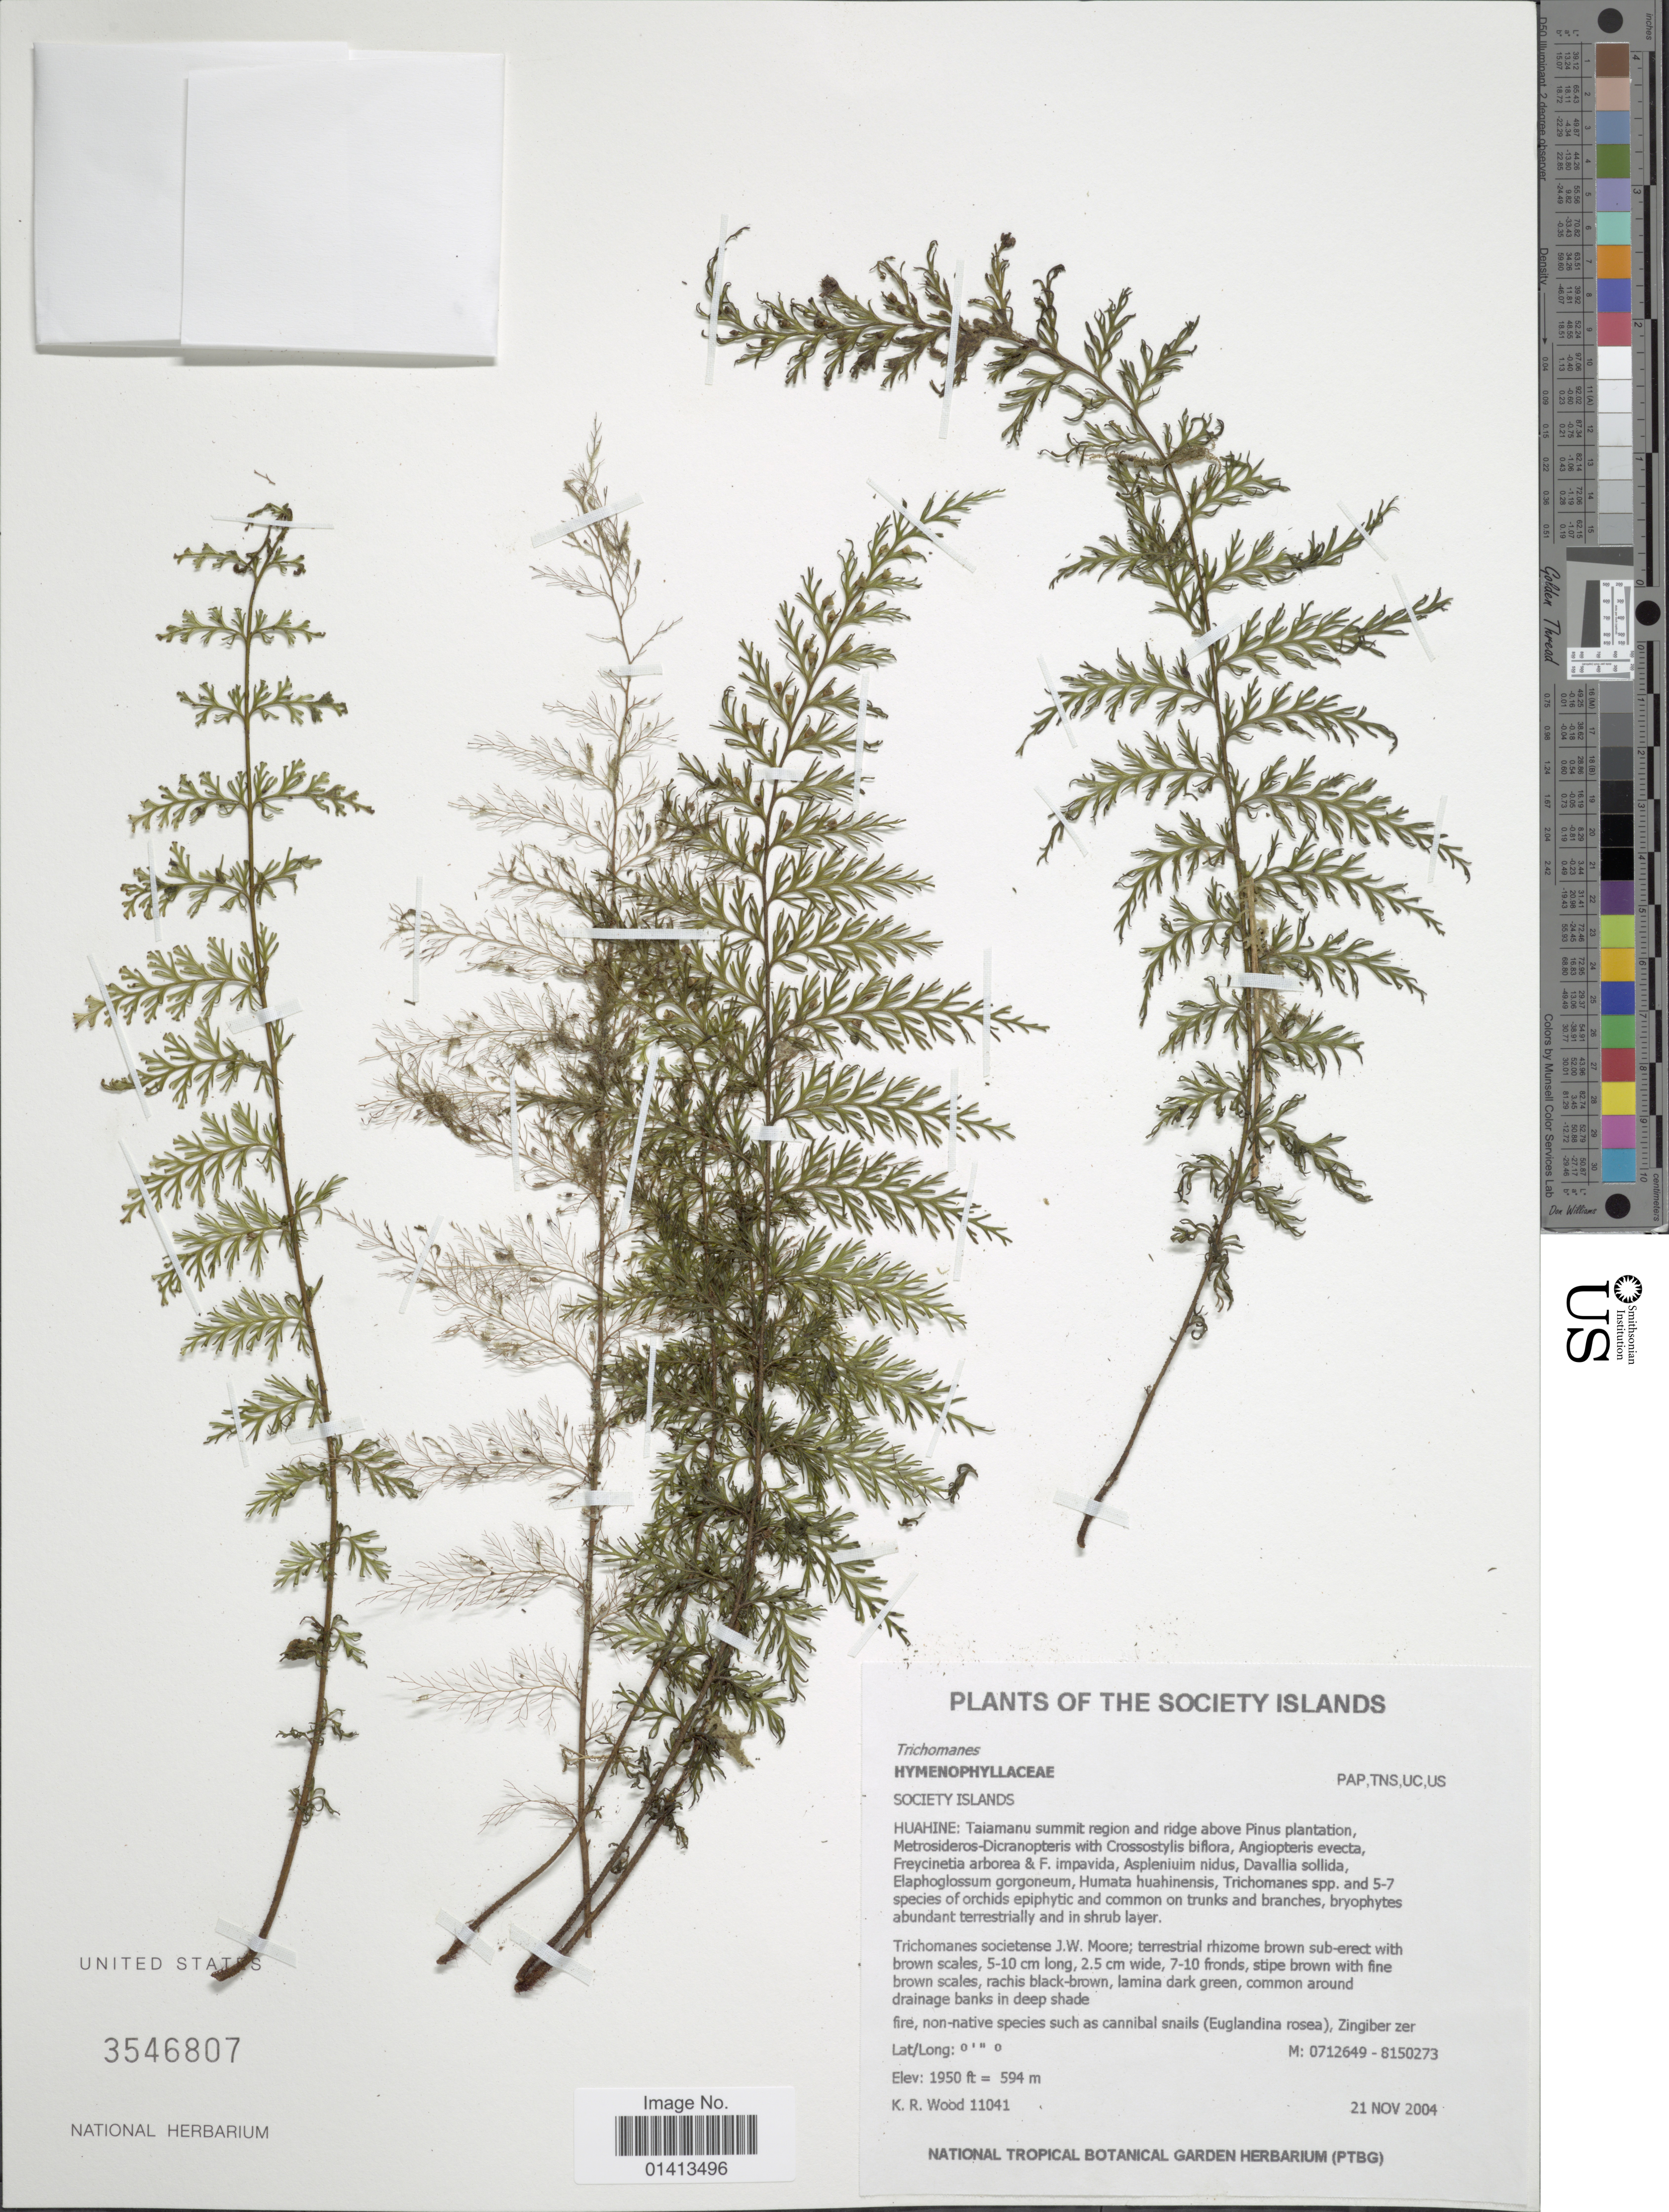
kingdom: Plantae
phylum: Tracheophyta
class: Polypodiopsida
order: Hymenophyllales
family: Hymenophyllaceae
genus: Callistopteris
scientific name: Callistopteris apiifolia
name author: (C. Presl) Copel.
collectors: K. R. Wood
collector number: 11041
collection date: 2004-11-21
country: French Polynesia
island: Huahine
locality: Society Islands, Huahine: Taiamanu summit region and ridge above ridge above Pinus plantation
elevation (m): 594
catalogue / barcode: US 3546807